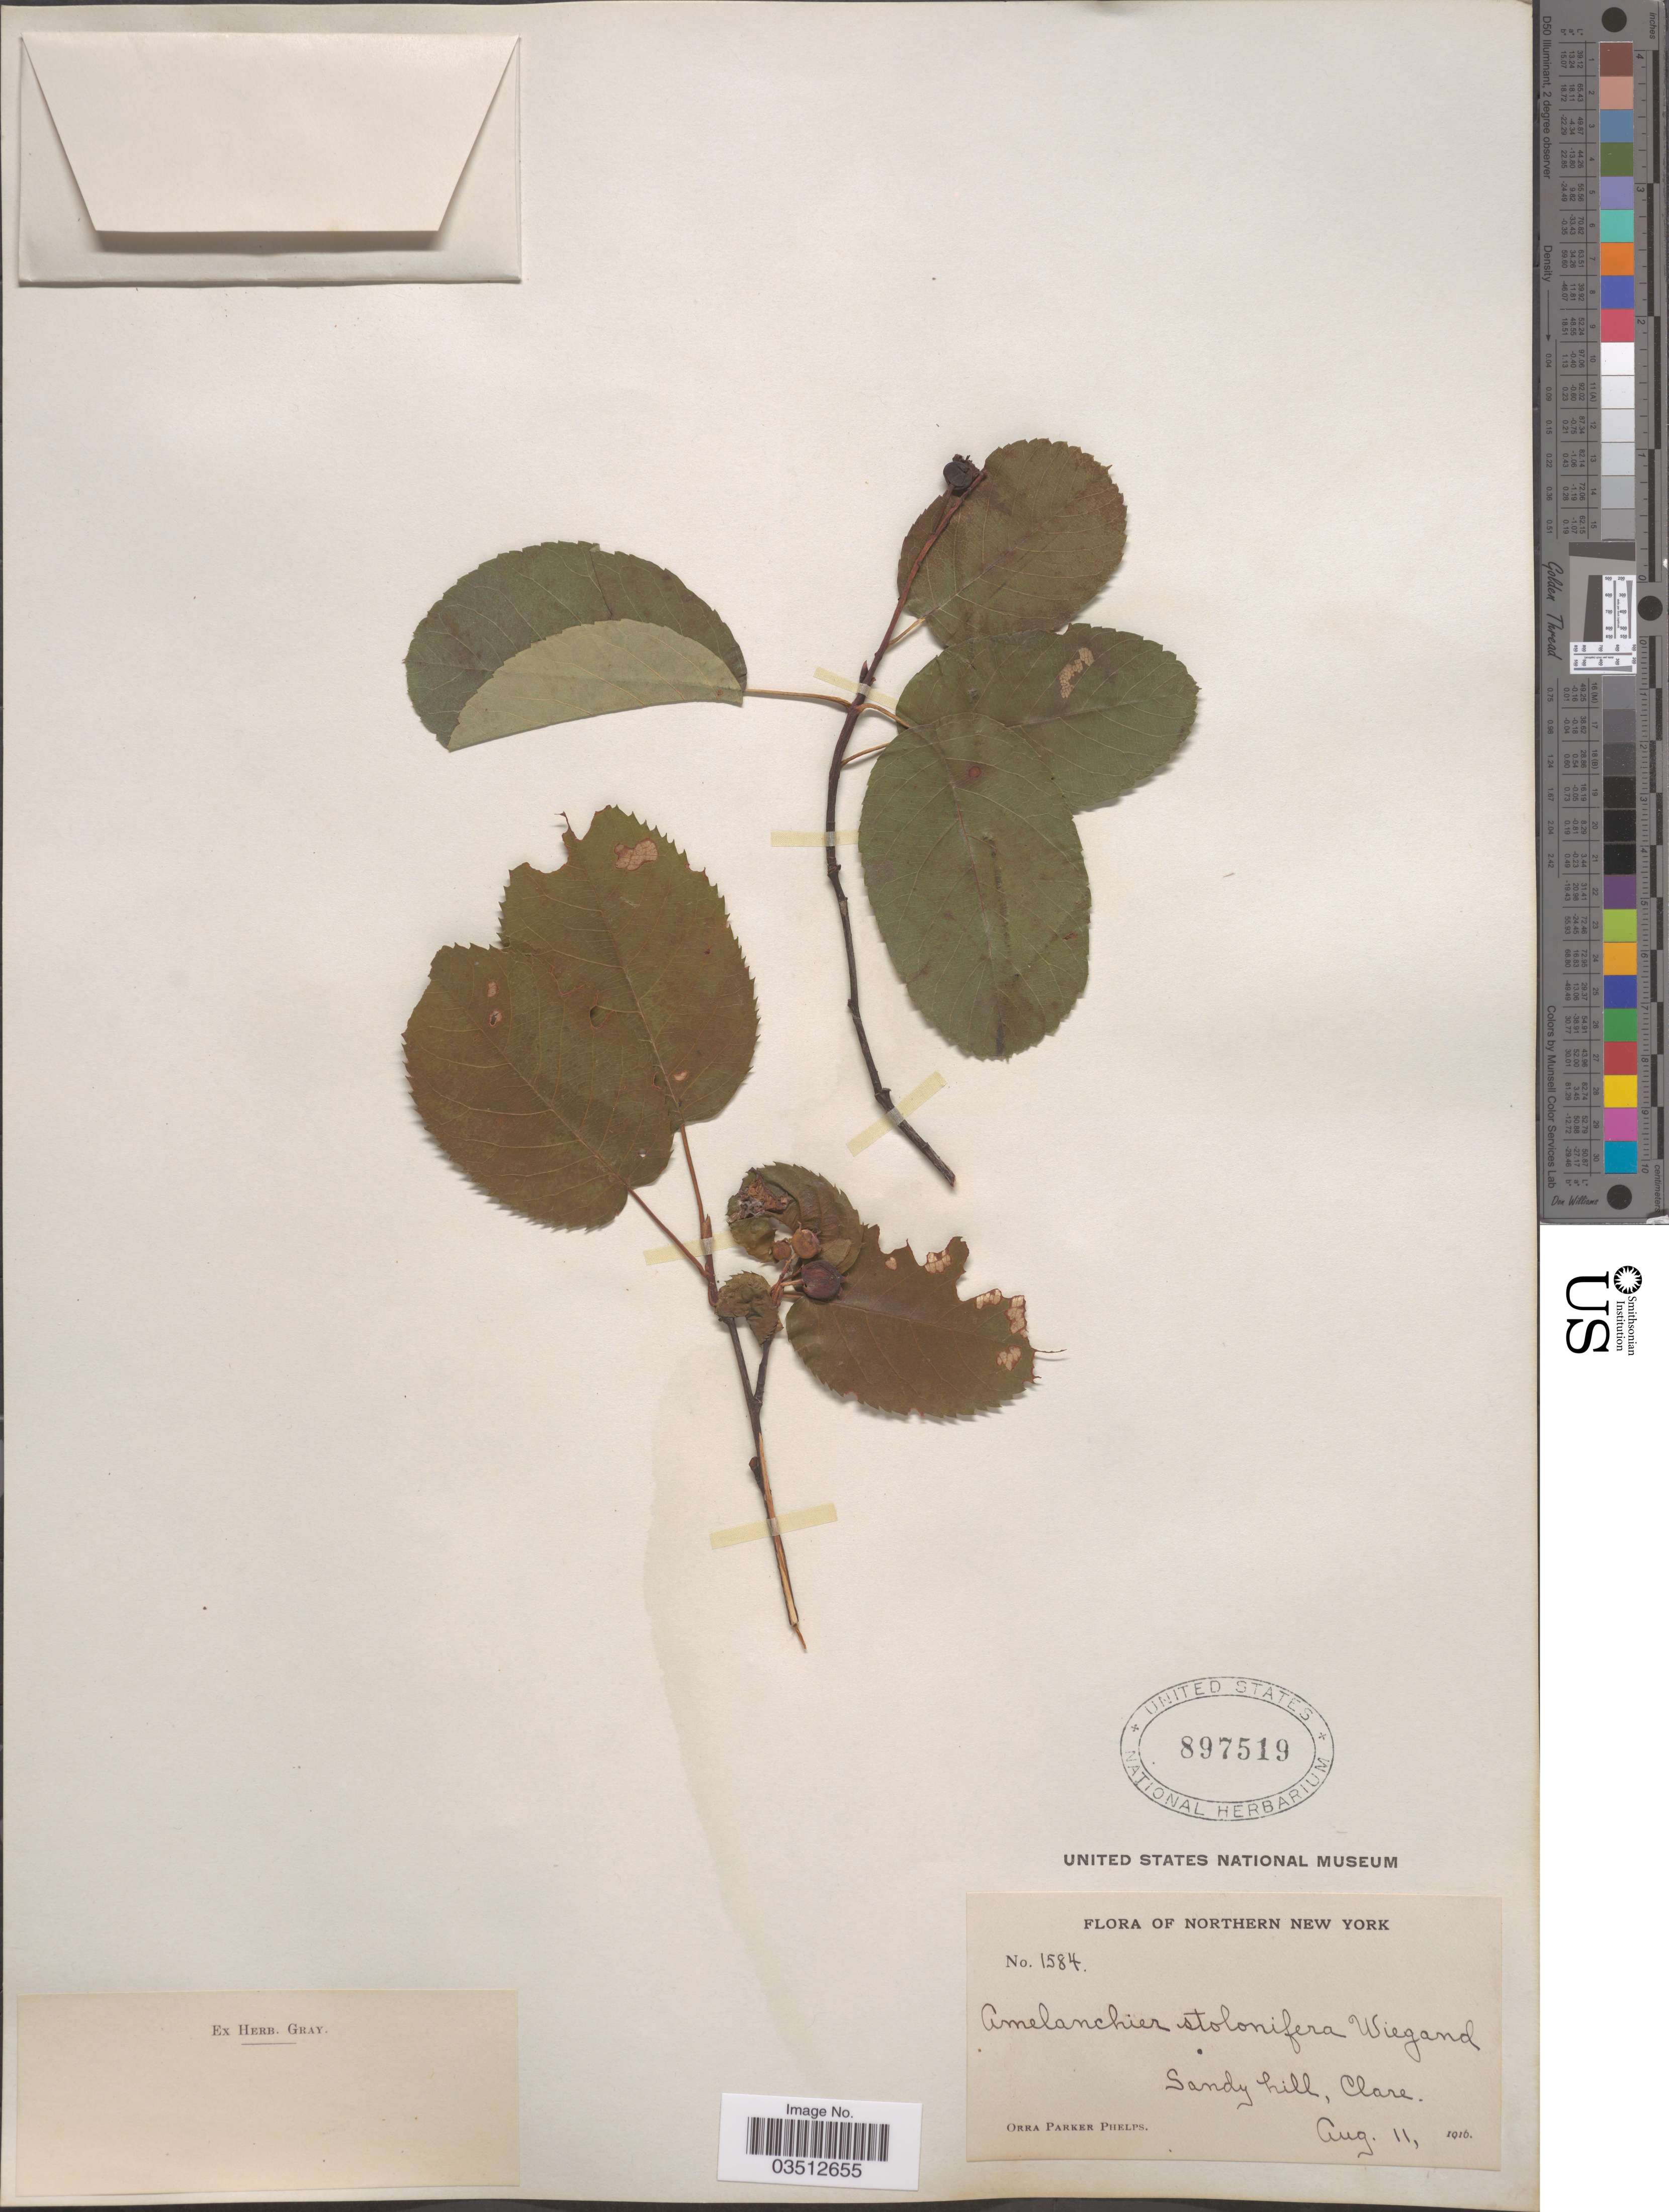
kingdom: Plantae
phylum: Tracheophyta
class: Magnoliopsida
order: Rosales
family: Rosaceae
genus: Amelanchier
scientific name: Amelanchier stolonifera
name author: Wiegand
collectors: O. P. Phelps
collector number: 1584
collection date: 1916-08-11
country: United States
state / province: New York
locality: Northern New York. Sandy hill, Clare.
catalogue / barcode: US 897519